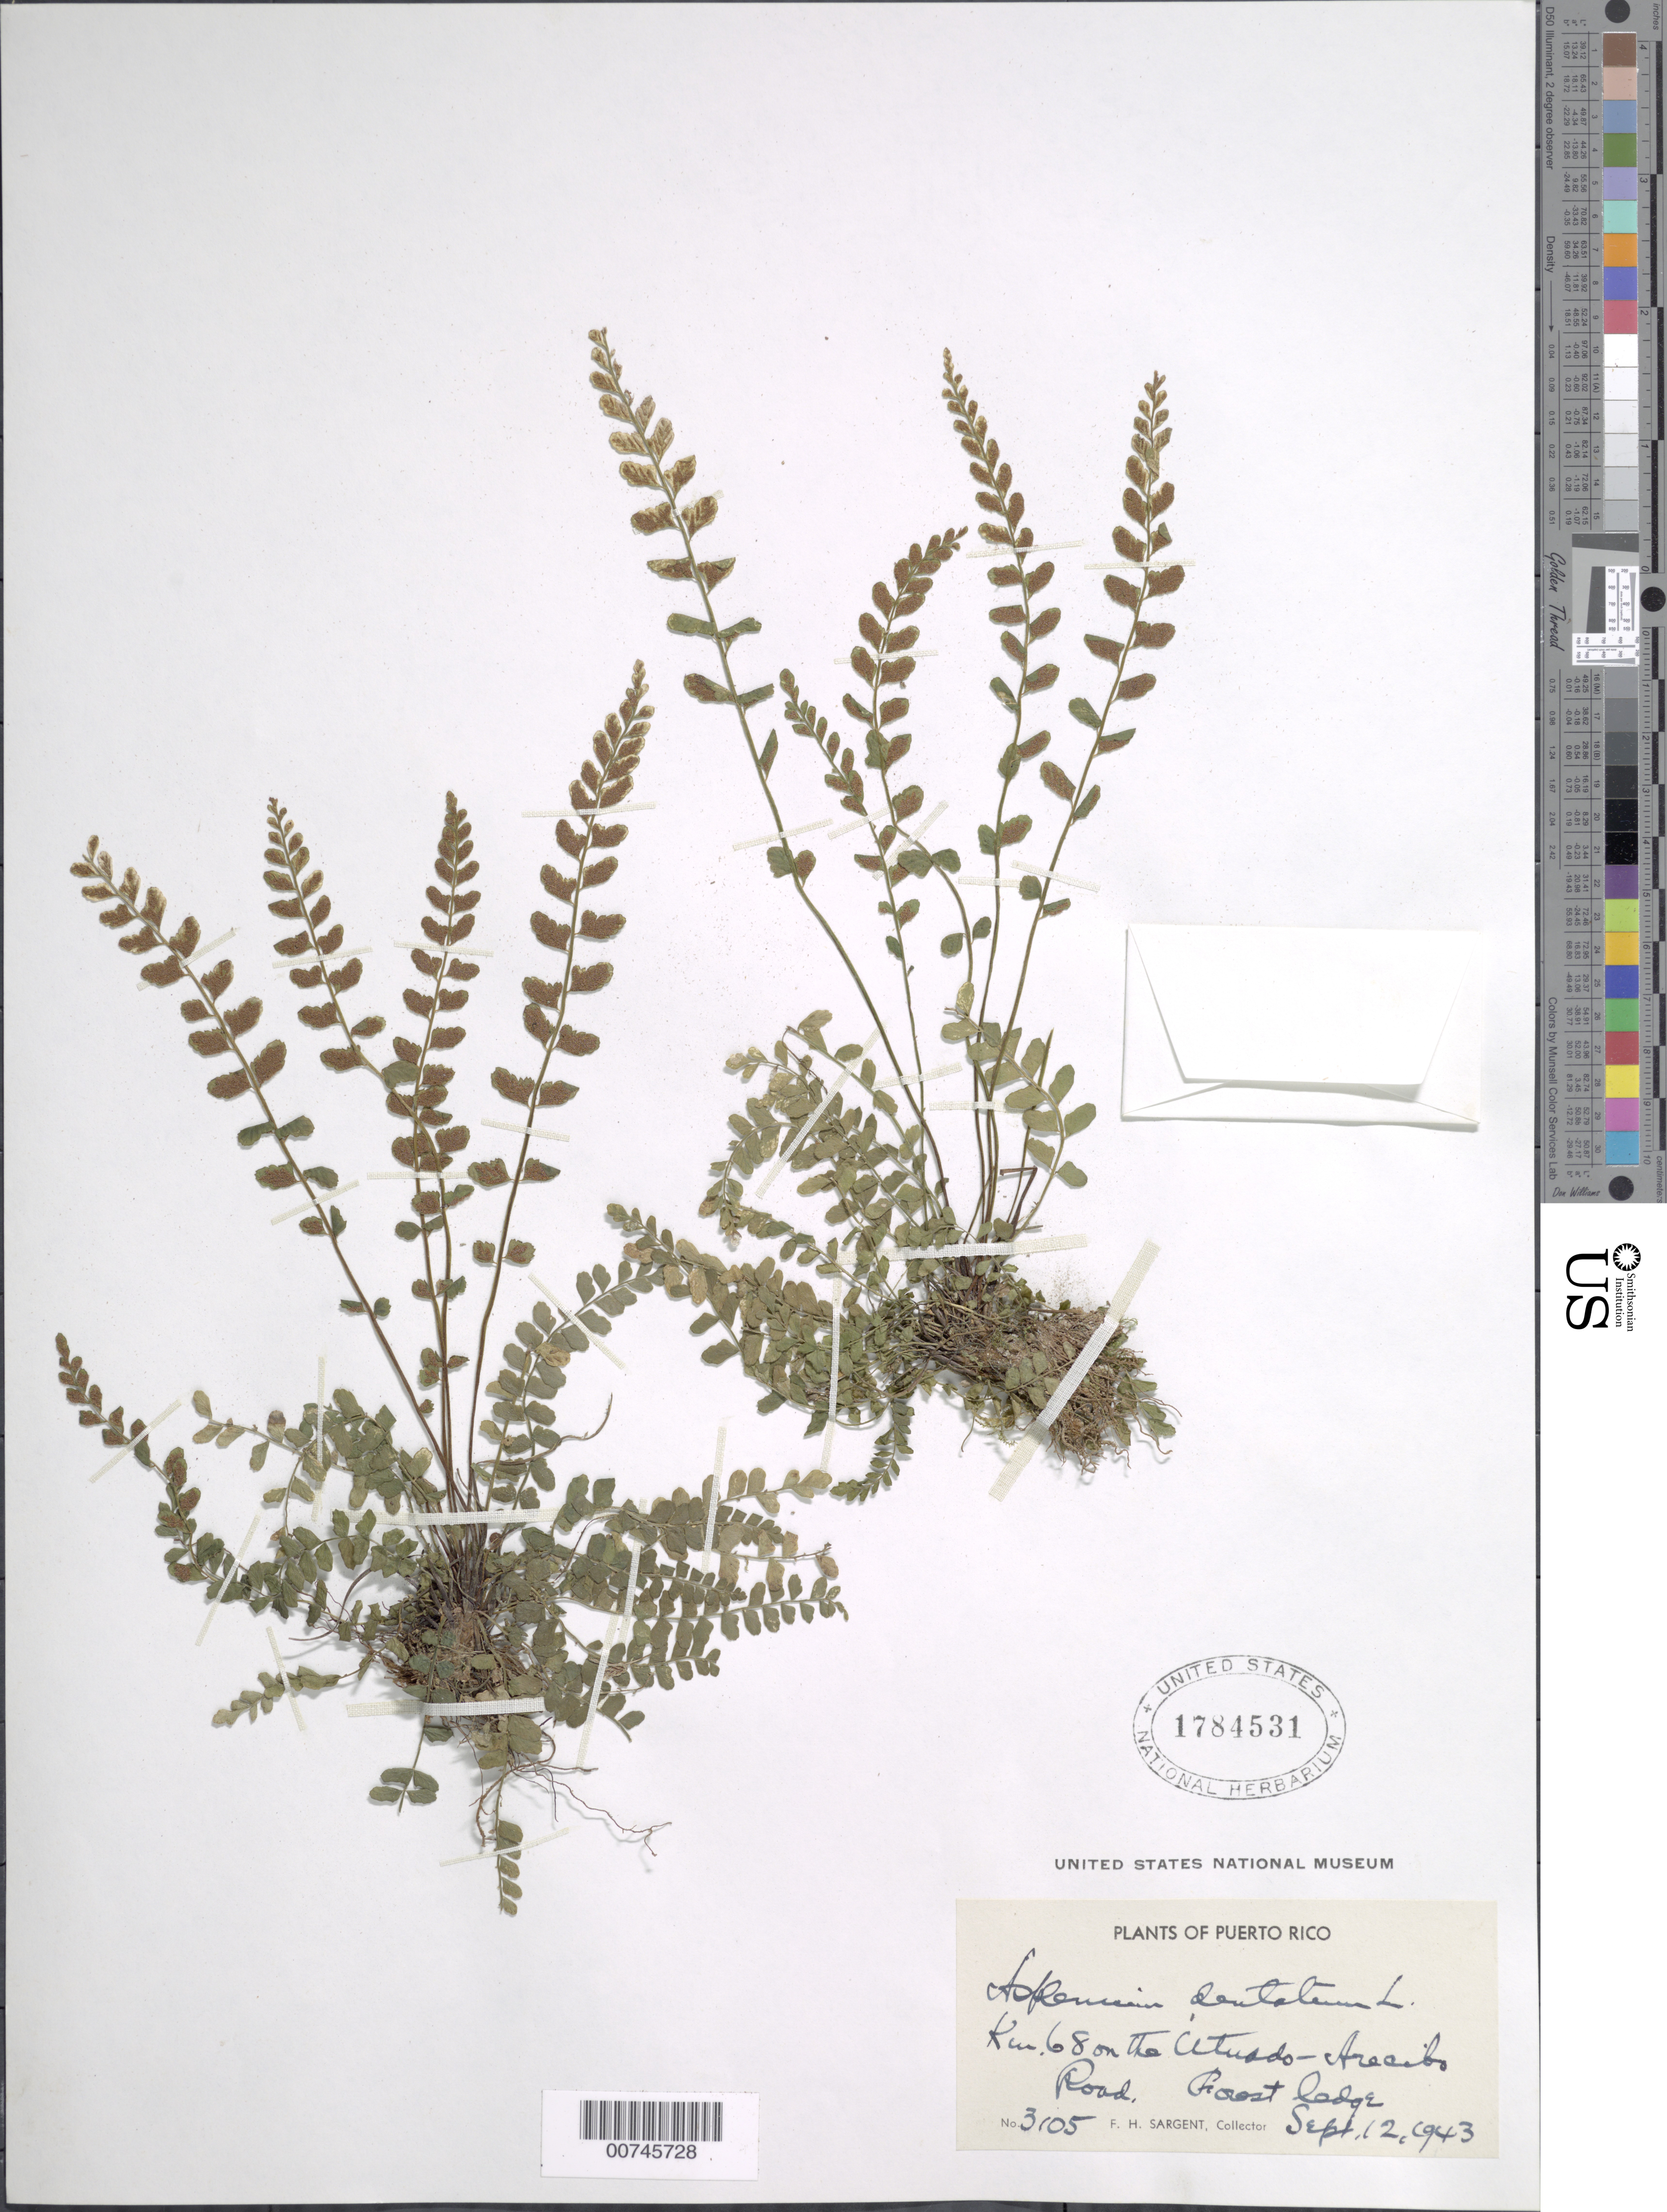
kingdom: Plantae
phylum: Tracheophyta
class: Polypodiopsida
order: Polypodiales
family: Aspleniaceae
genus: Asplenium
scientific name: Asplenium trichomanes-dentatum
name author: L.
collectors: F. H. Sargent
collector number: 3105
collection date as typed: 12 Sep 1943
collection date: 1943-09-12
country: Puerto Rico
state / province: Arecibo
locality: km 68 on the Utuado-Arecibo Road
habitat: Forest ledge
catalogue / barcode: US 1784531